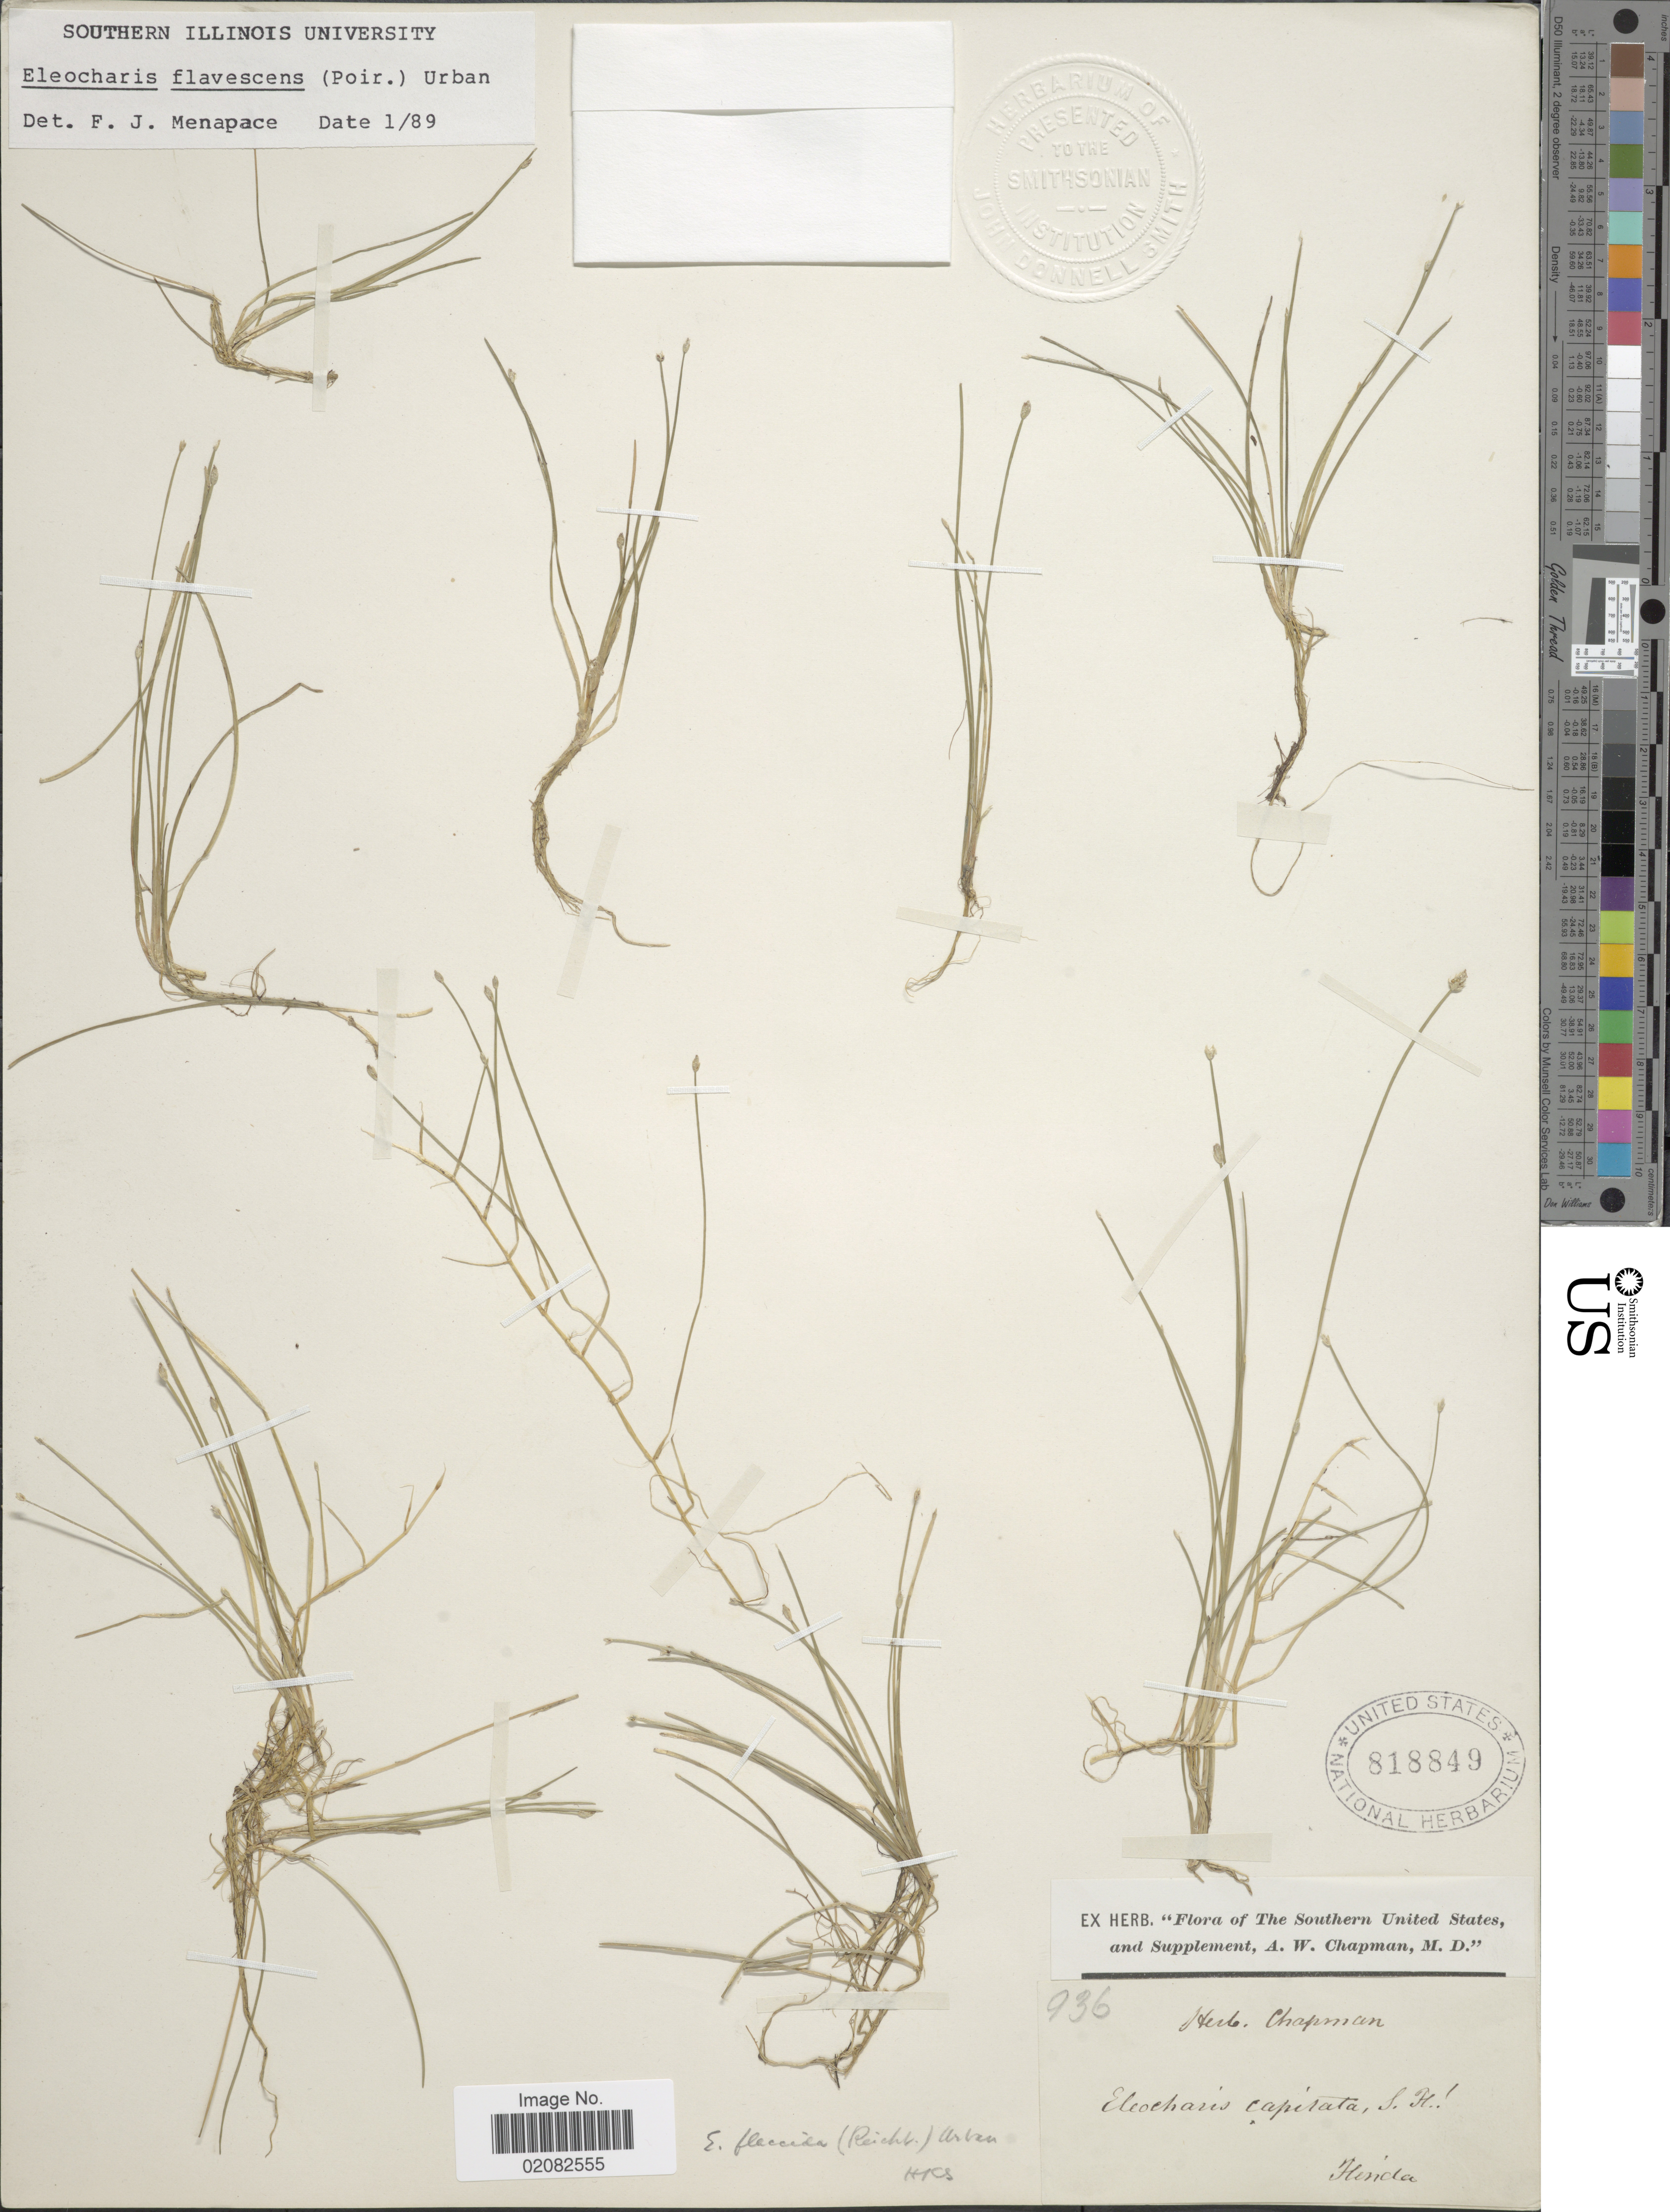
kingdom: Plantae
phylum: Tracheophyta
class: Liliopsida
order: Poales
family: Cyperaceae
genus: Eleocharis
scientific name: Eleocharis flavescens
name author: (Poir.) Urb.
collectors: ex herb. A.W. Chapman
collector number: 936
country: United States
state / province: Florida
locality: Southern United States and Supplement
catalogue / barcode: US 818849